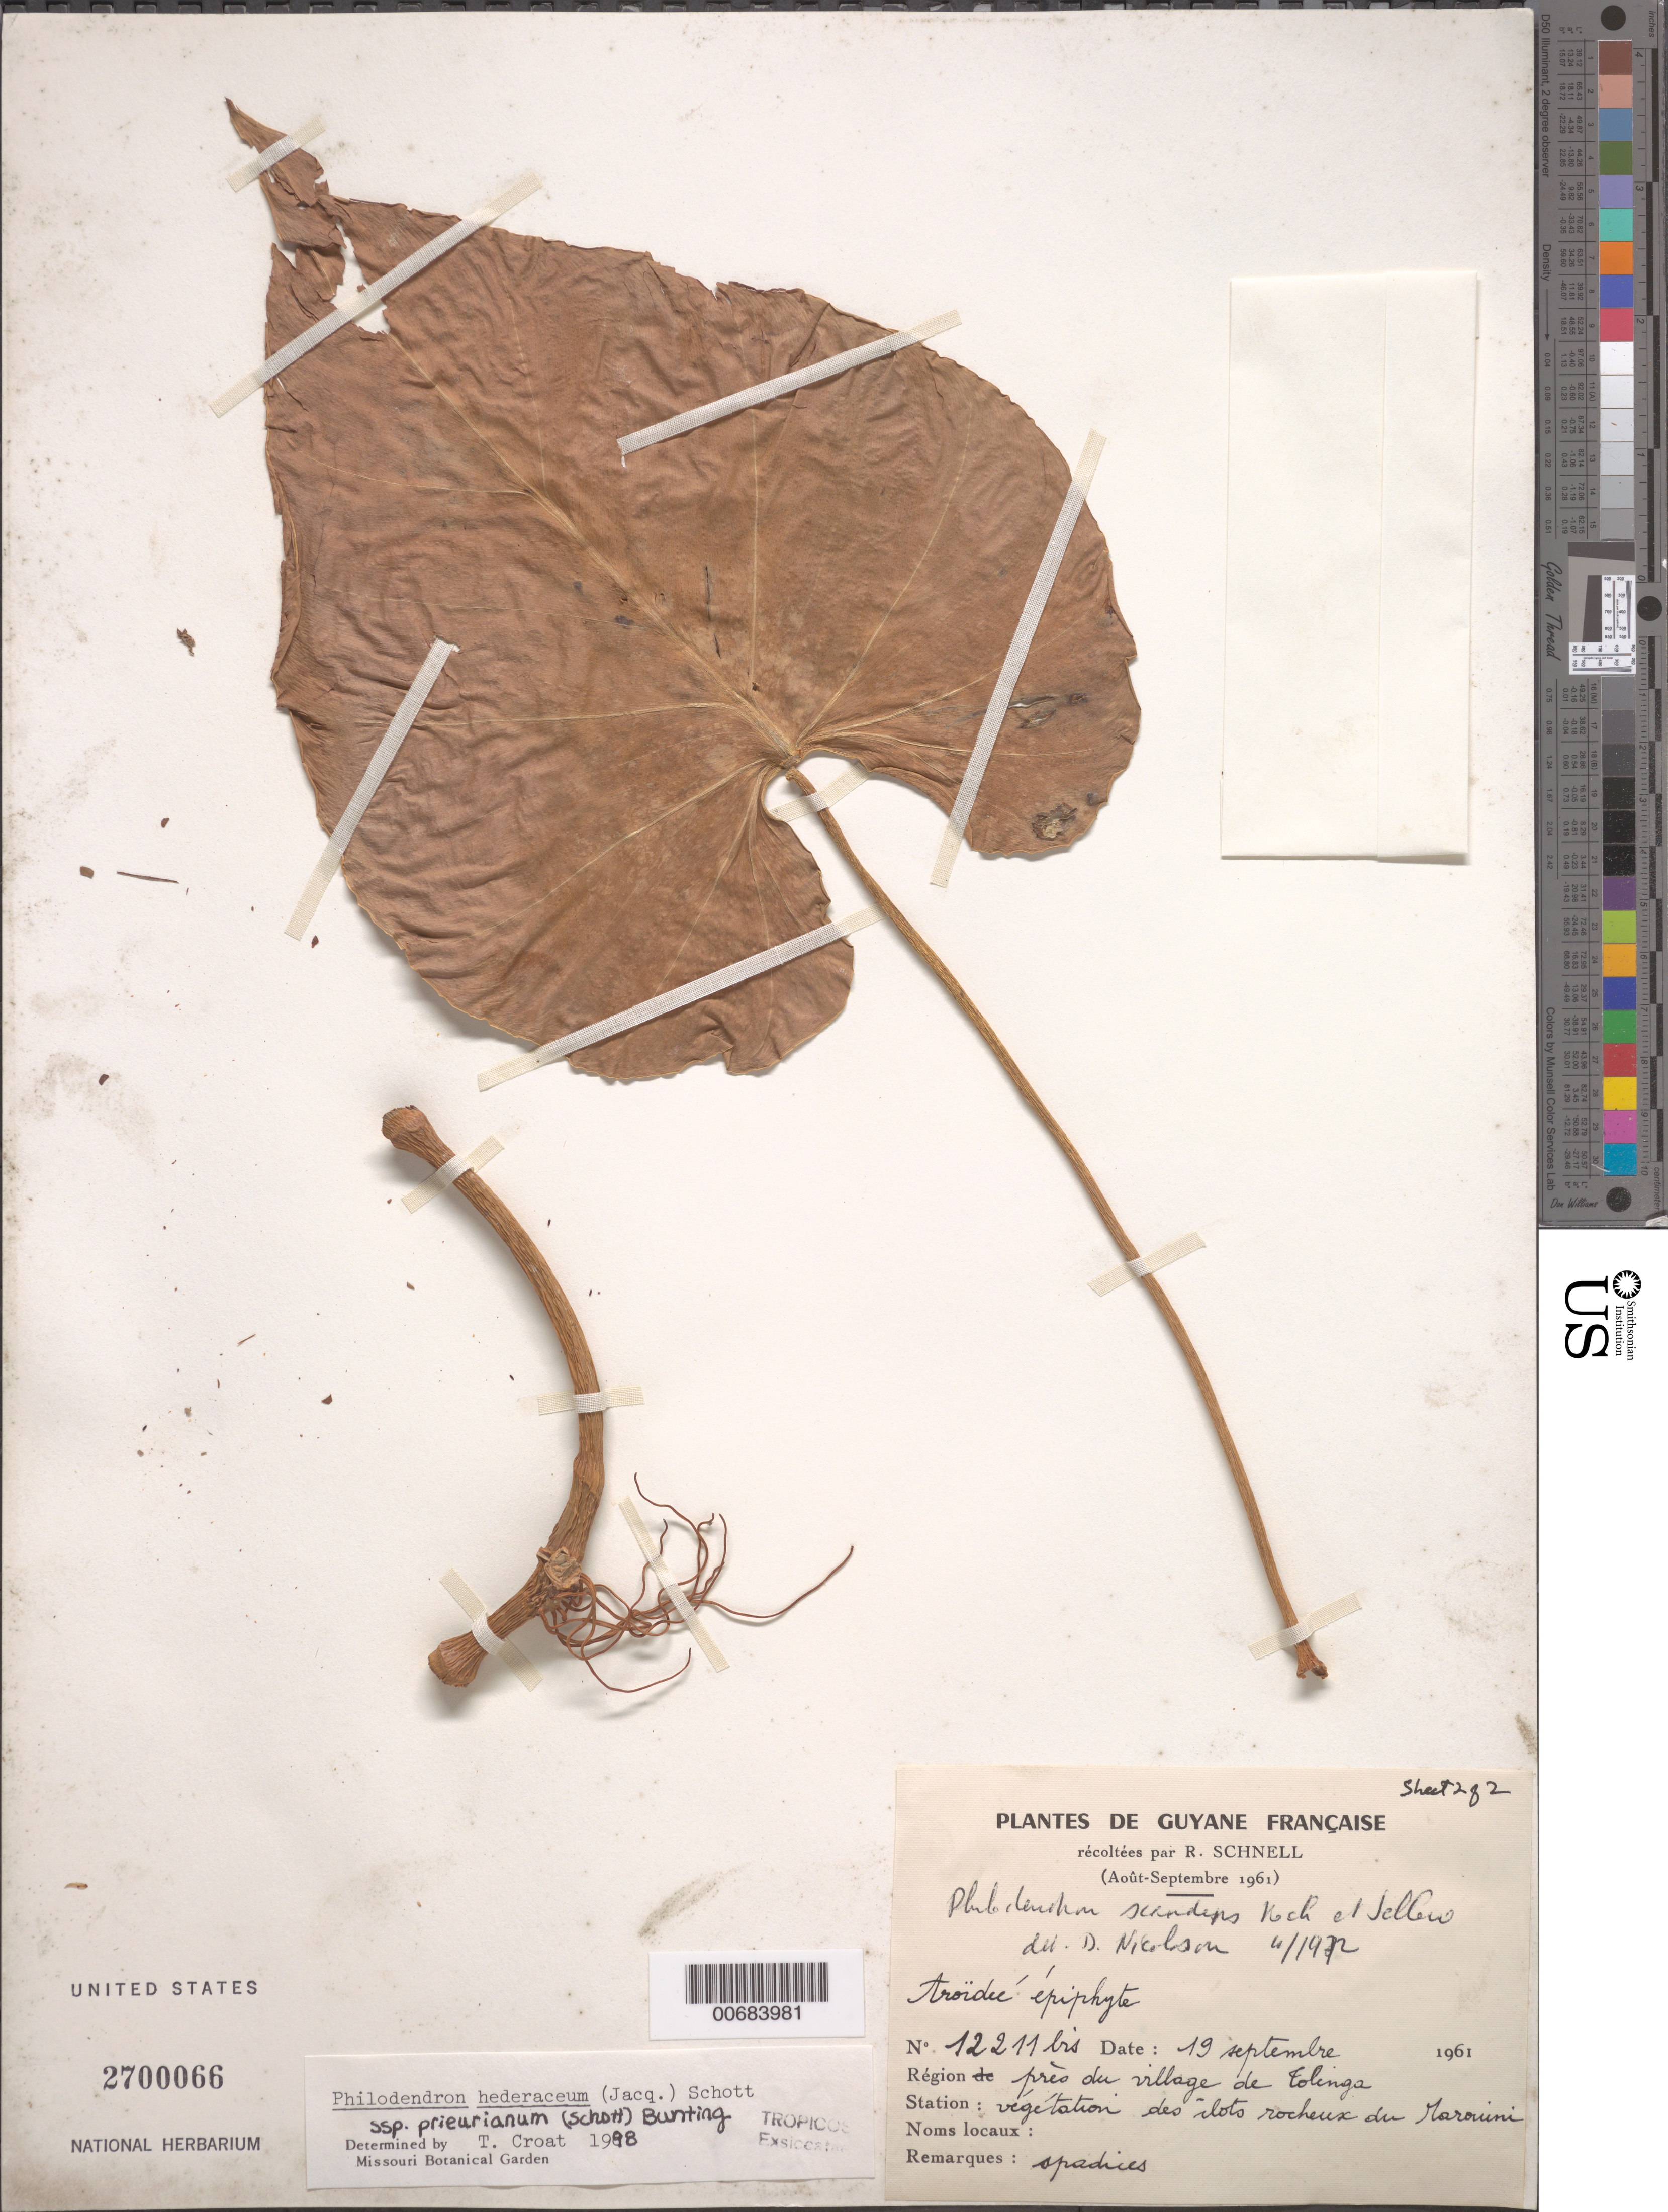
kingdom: Plantae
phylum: Tracheophyta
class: Liliopsida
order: Alismatales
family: Araceae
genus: Philodendron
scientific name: Philodendron hederaceum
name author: (Jacq.) Schott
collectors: R. Schnell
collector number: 12211bis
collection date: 1961-09-19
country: French Guiana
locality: Guyane Française. Région près du village de Tolinga. Station: végétation des ilots rocheux du Marouini.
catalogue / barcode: US 2700066